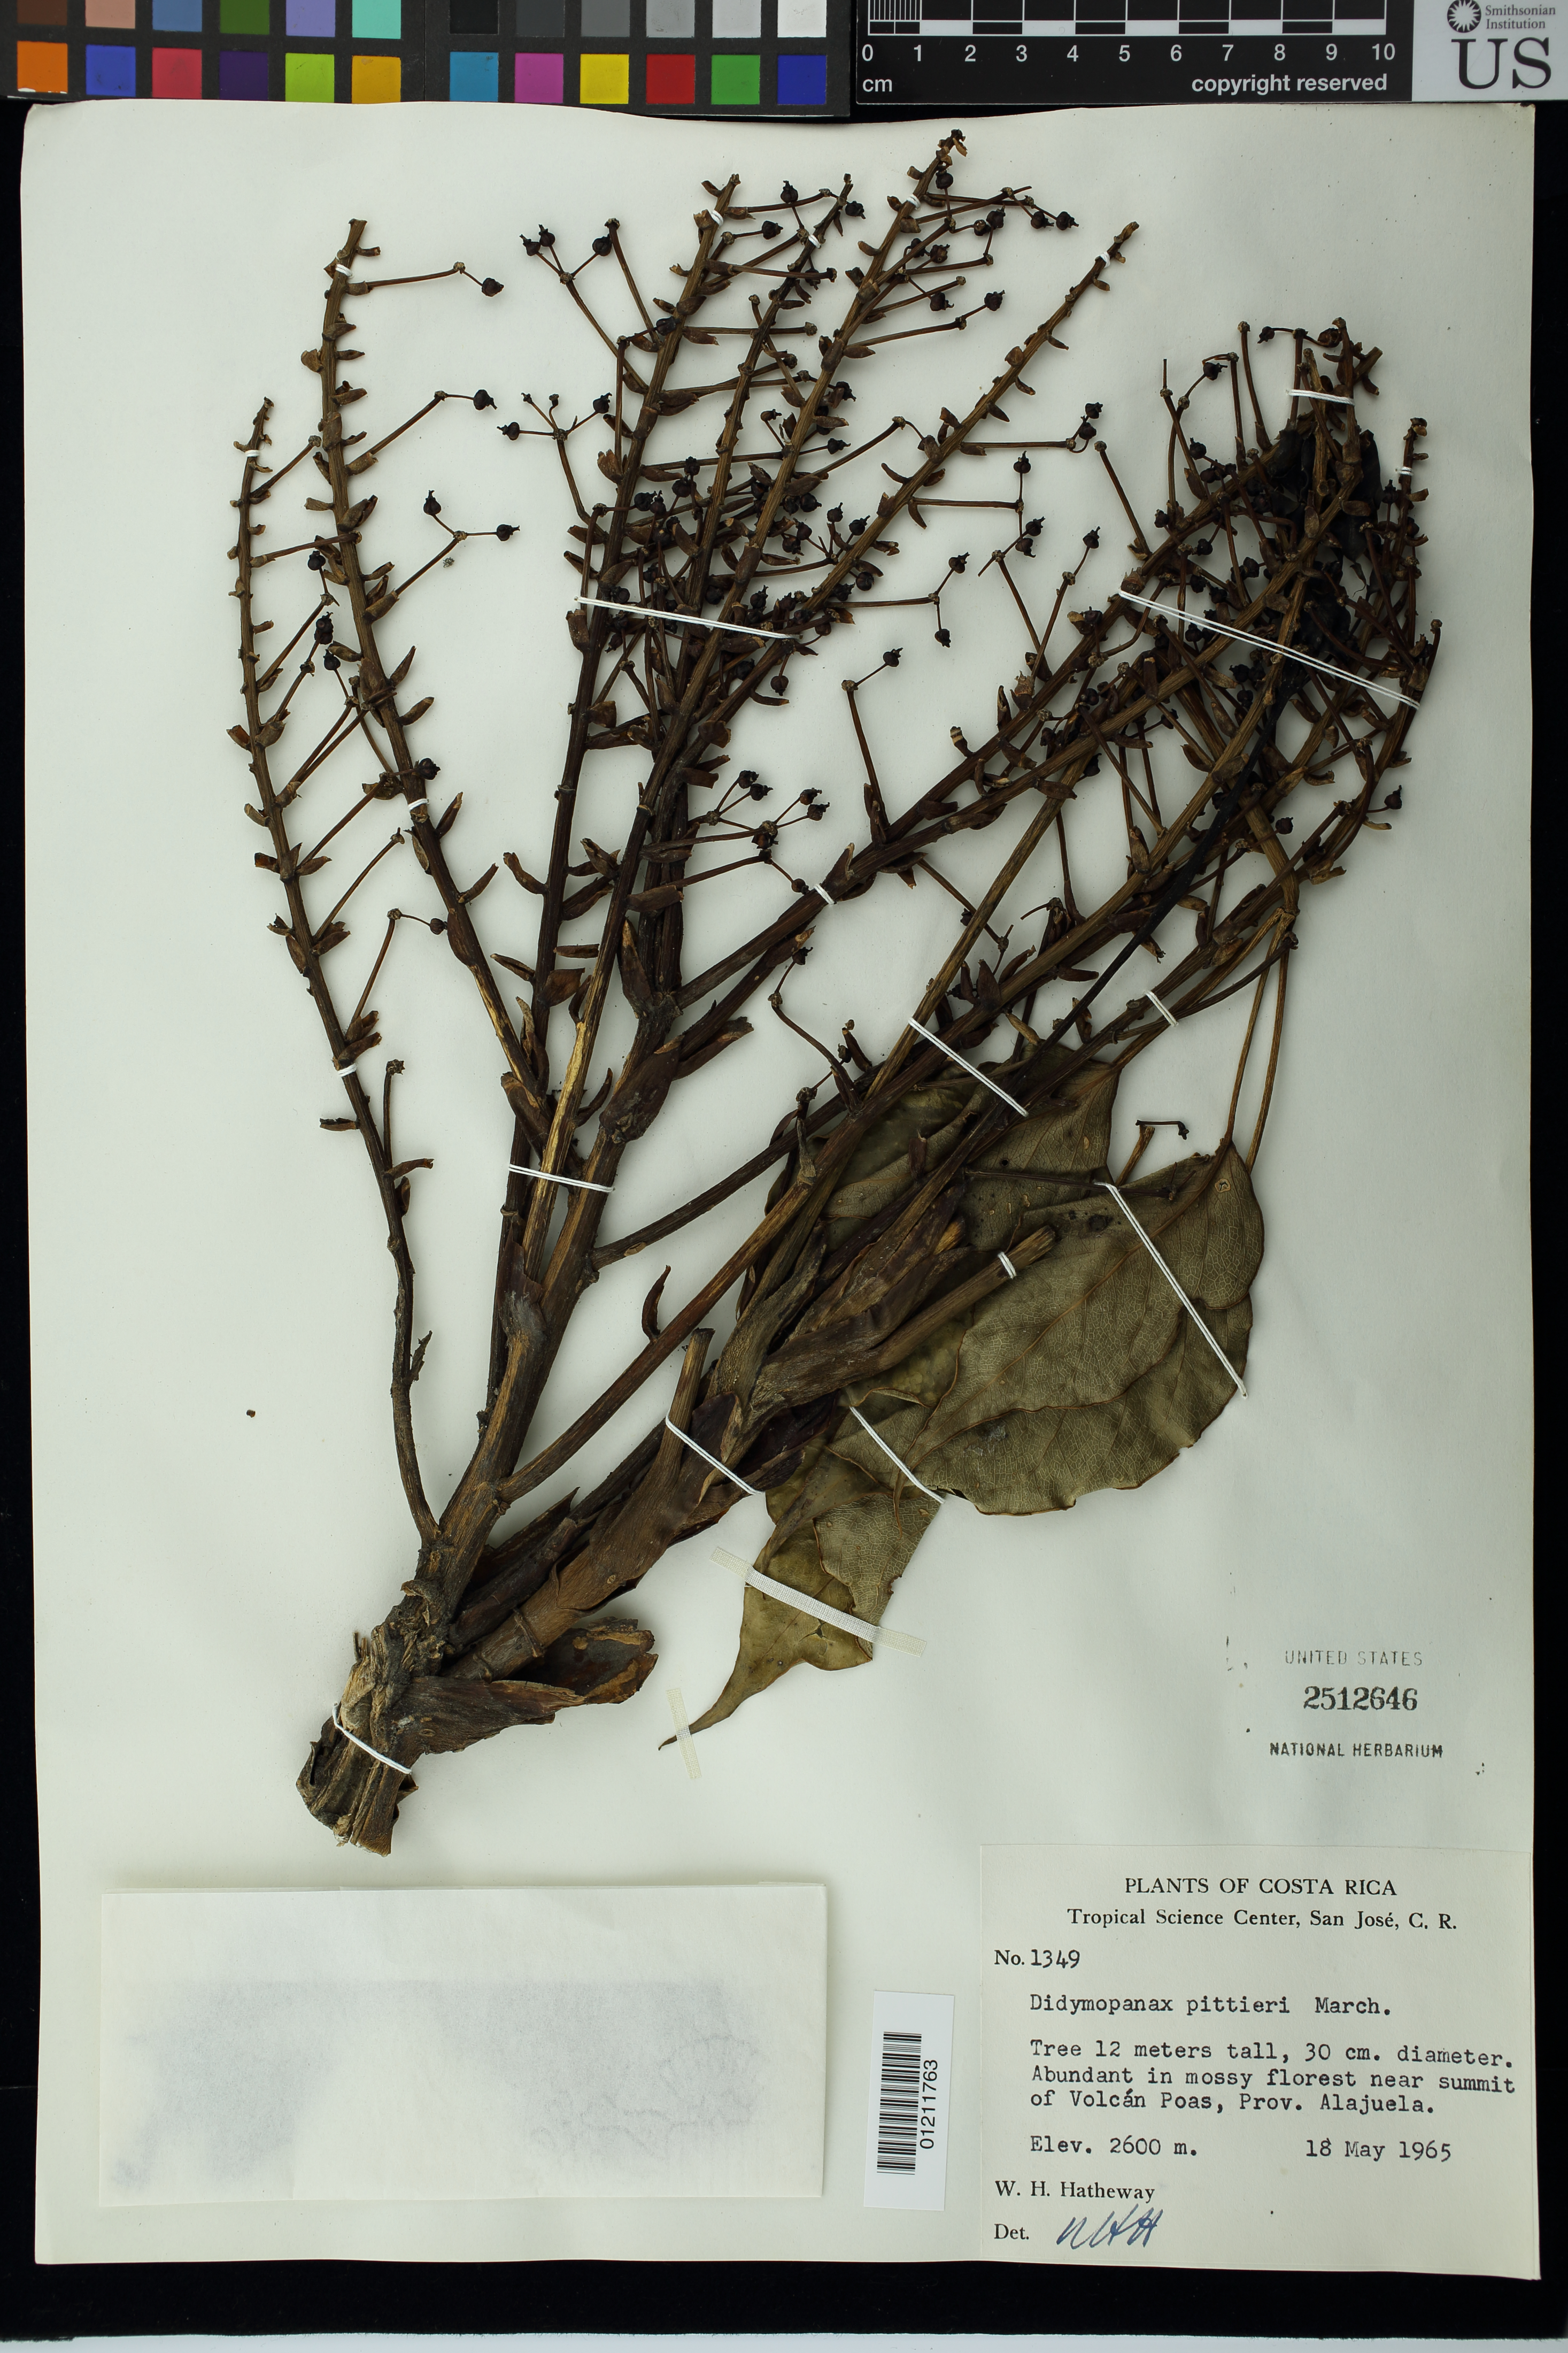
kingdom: Plantae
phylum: Tracheophyta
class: Magnoliopsida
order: Apiales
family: Araliaceae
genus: Schefflera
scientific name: Schefflera rodriguesiana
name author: Frodin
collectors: W. H. Hatheway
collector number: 1349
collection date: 1965-05-18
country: Costa Rica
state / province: Alajuela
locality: Mossy forest near summit of Volcan Poas.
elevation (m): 2600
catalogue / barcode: US 2512646